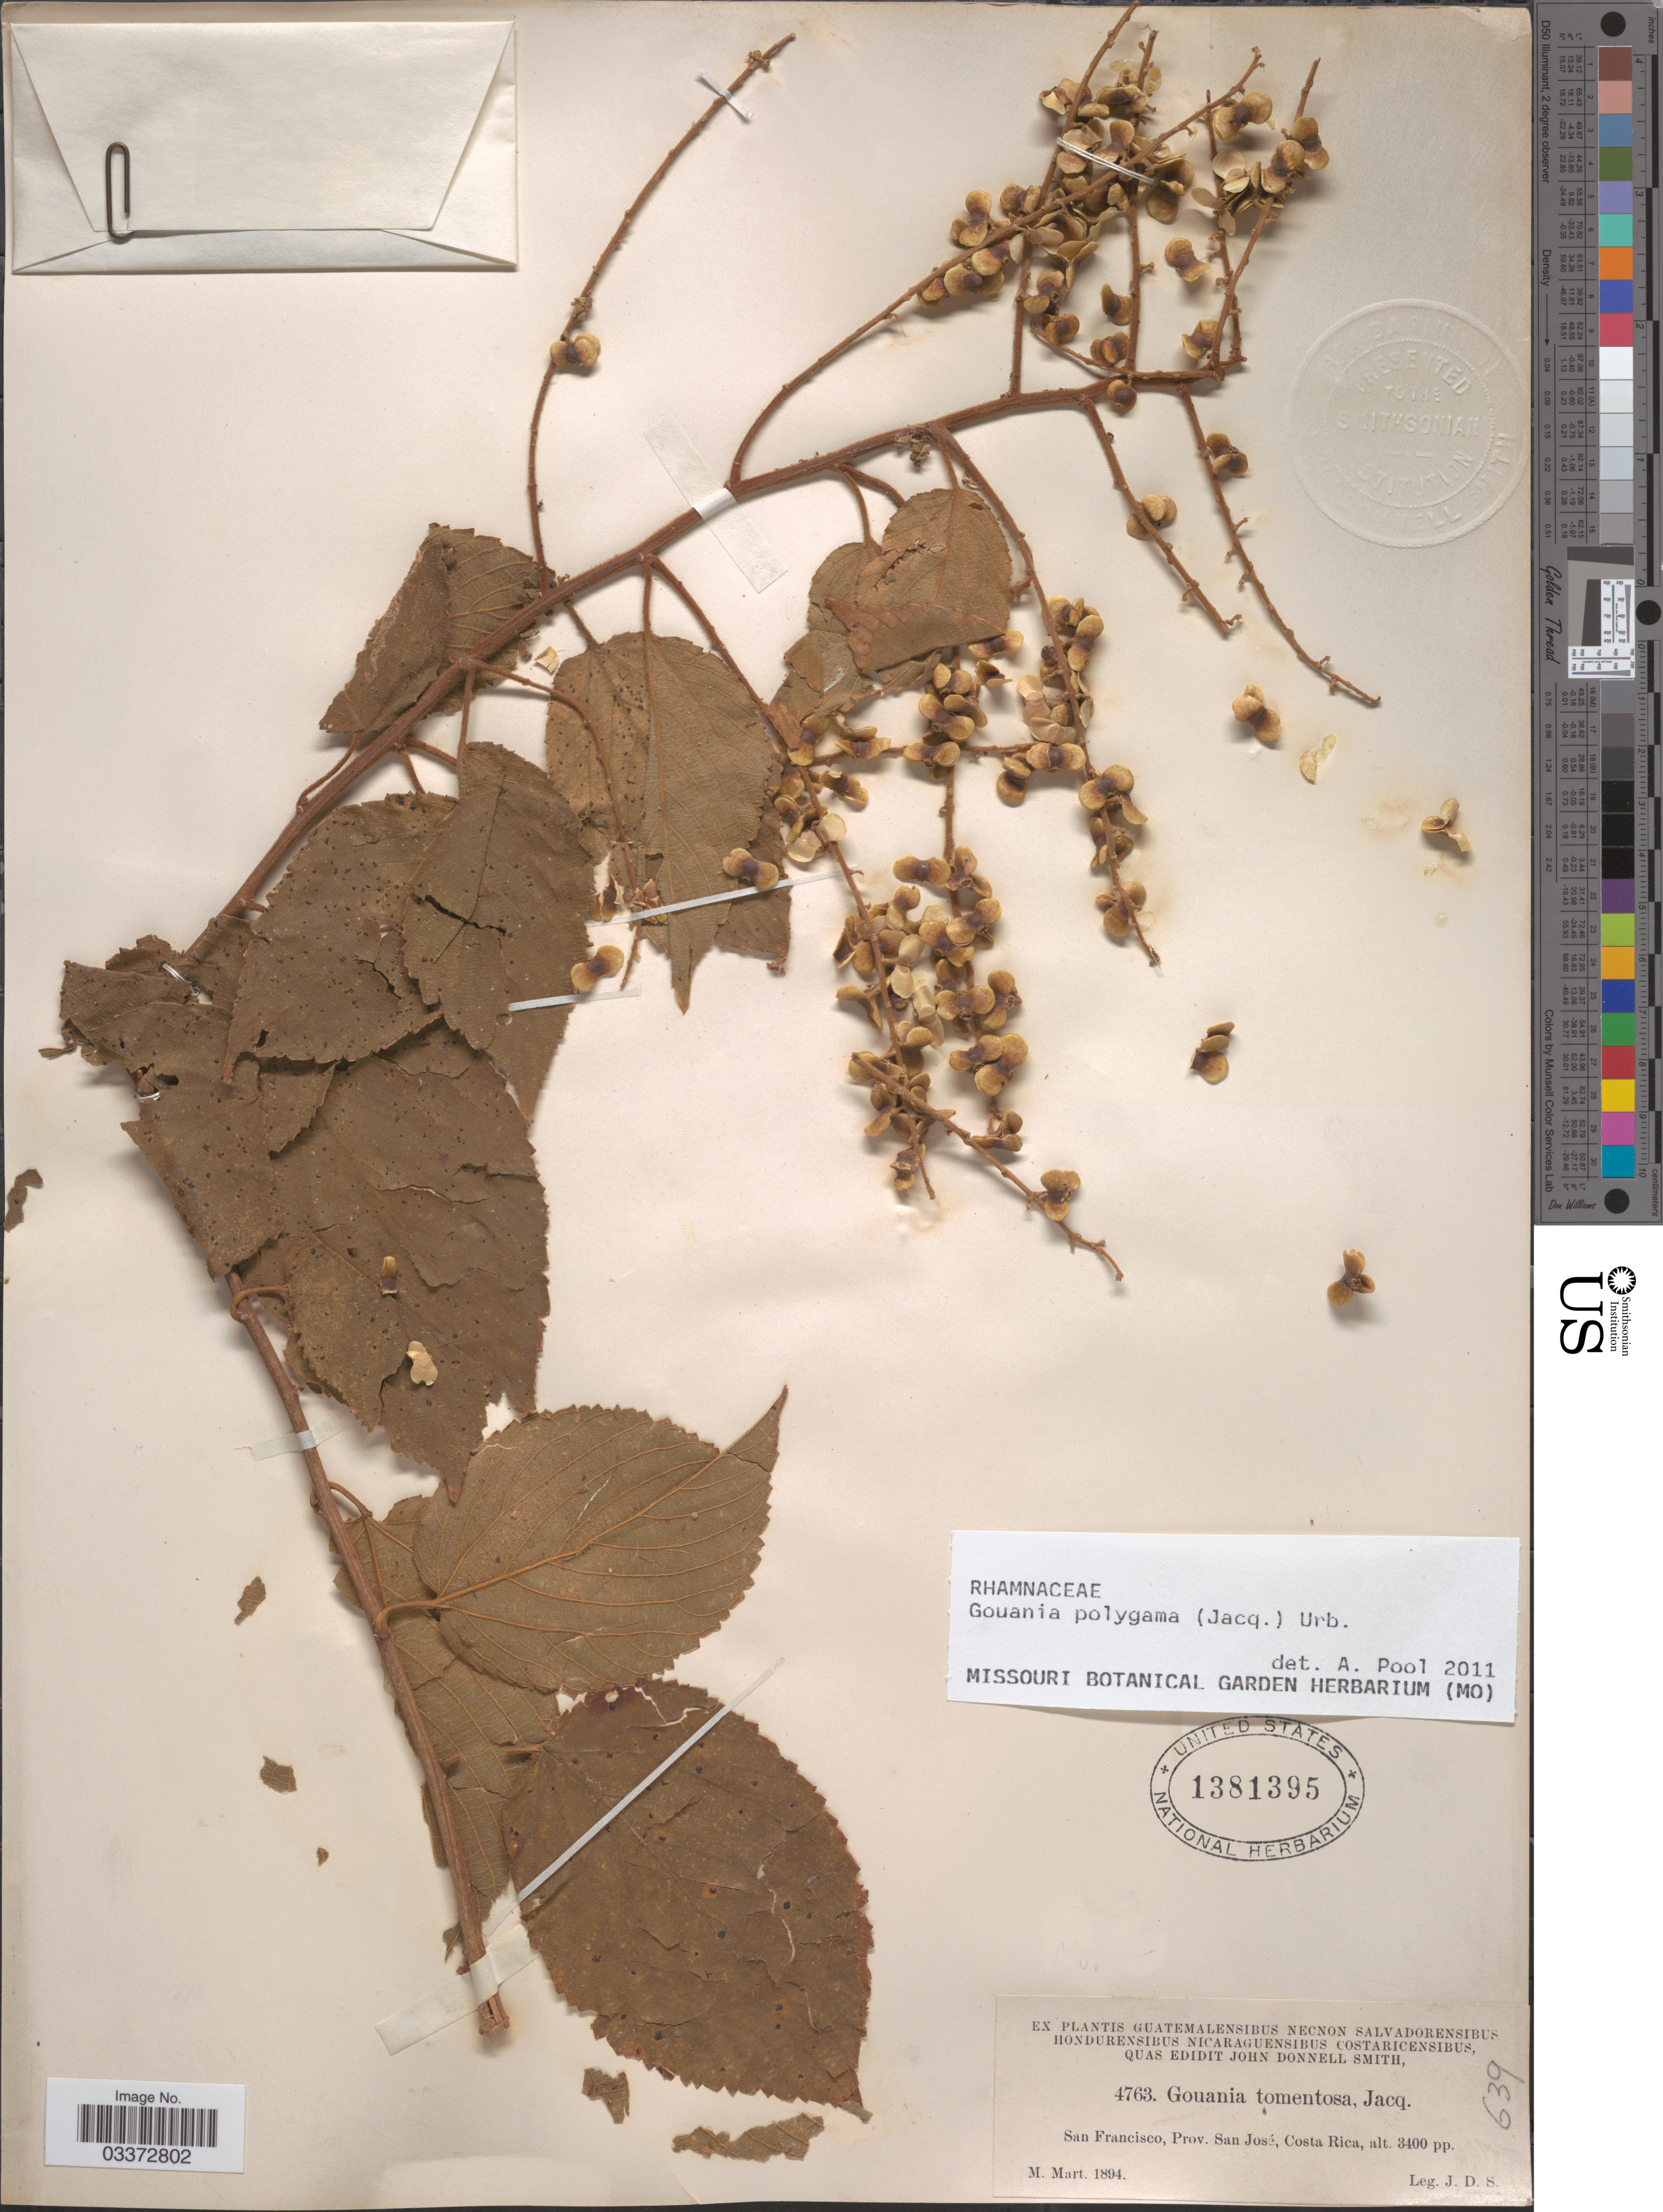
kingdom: Plantae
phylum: Tracheophyta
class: Magnoliopsida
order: Rosales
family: Rhamnaceae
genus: Gouania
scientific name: Gouania polygama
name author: (Jacq.) Urb.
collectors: J. Donnell Smith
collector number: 4763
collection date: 1894-03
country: Costa Rica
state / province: San José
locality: San Francisco.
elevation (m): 1036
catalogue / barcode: US 1381395